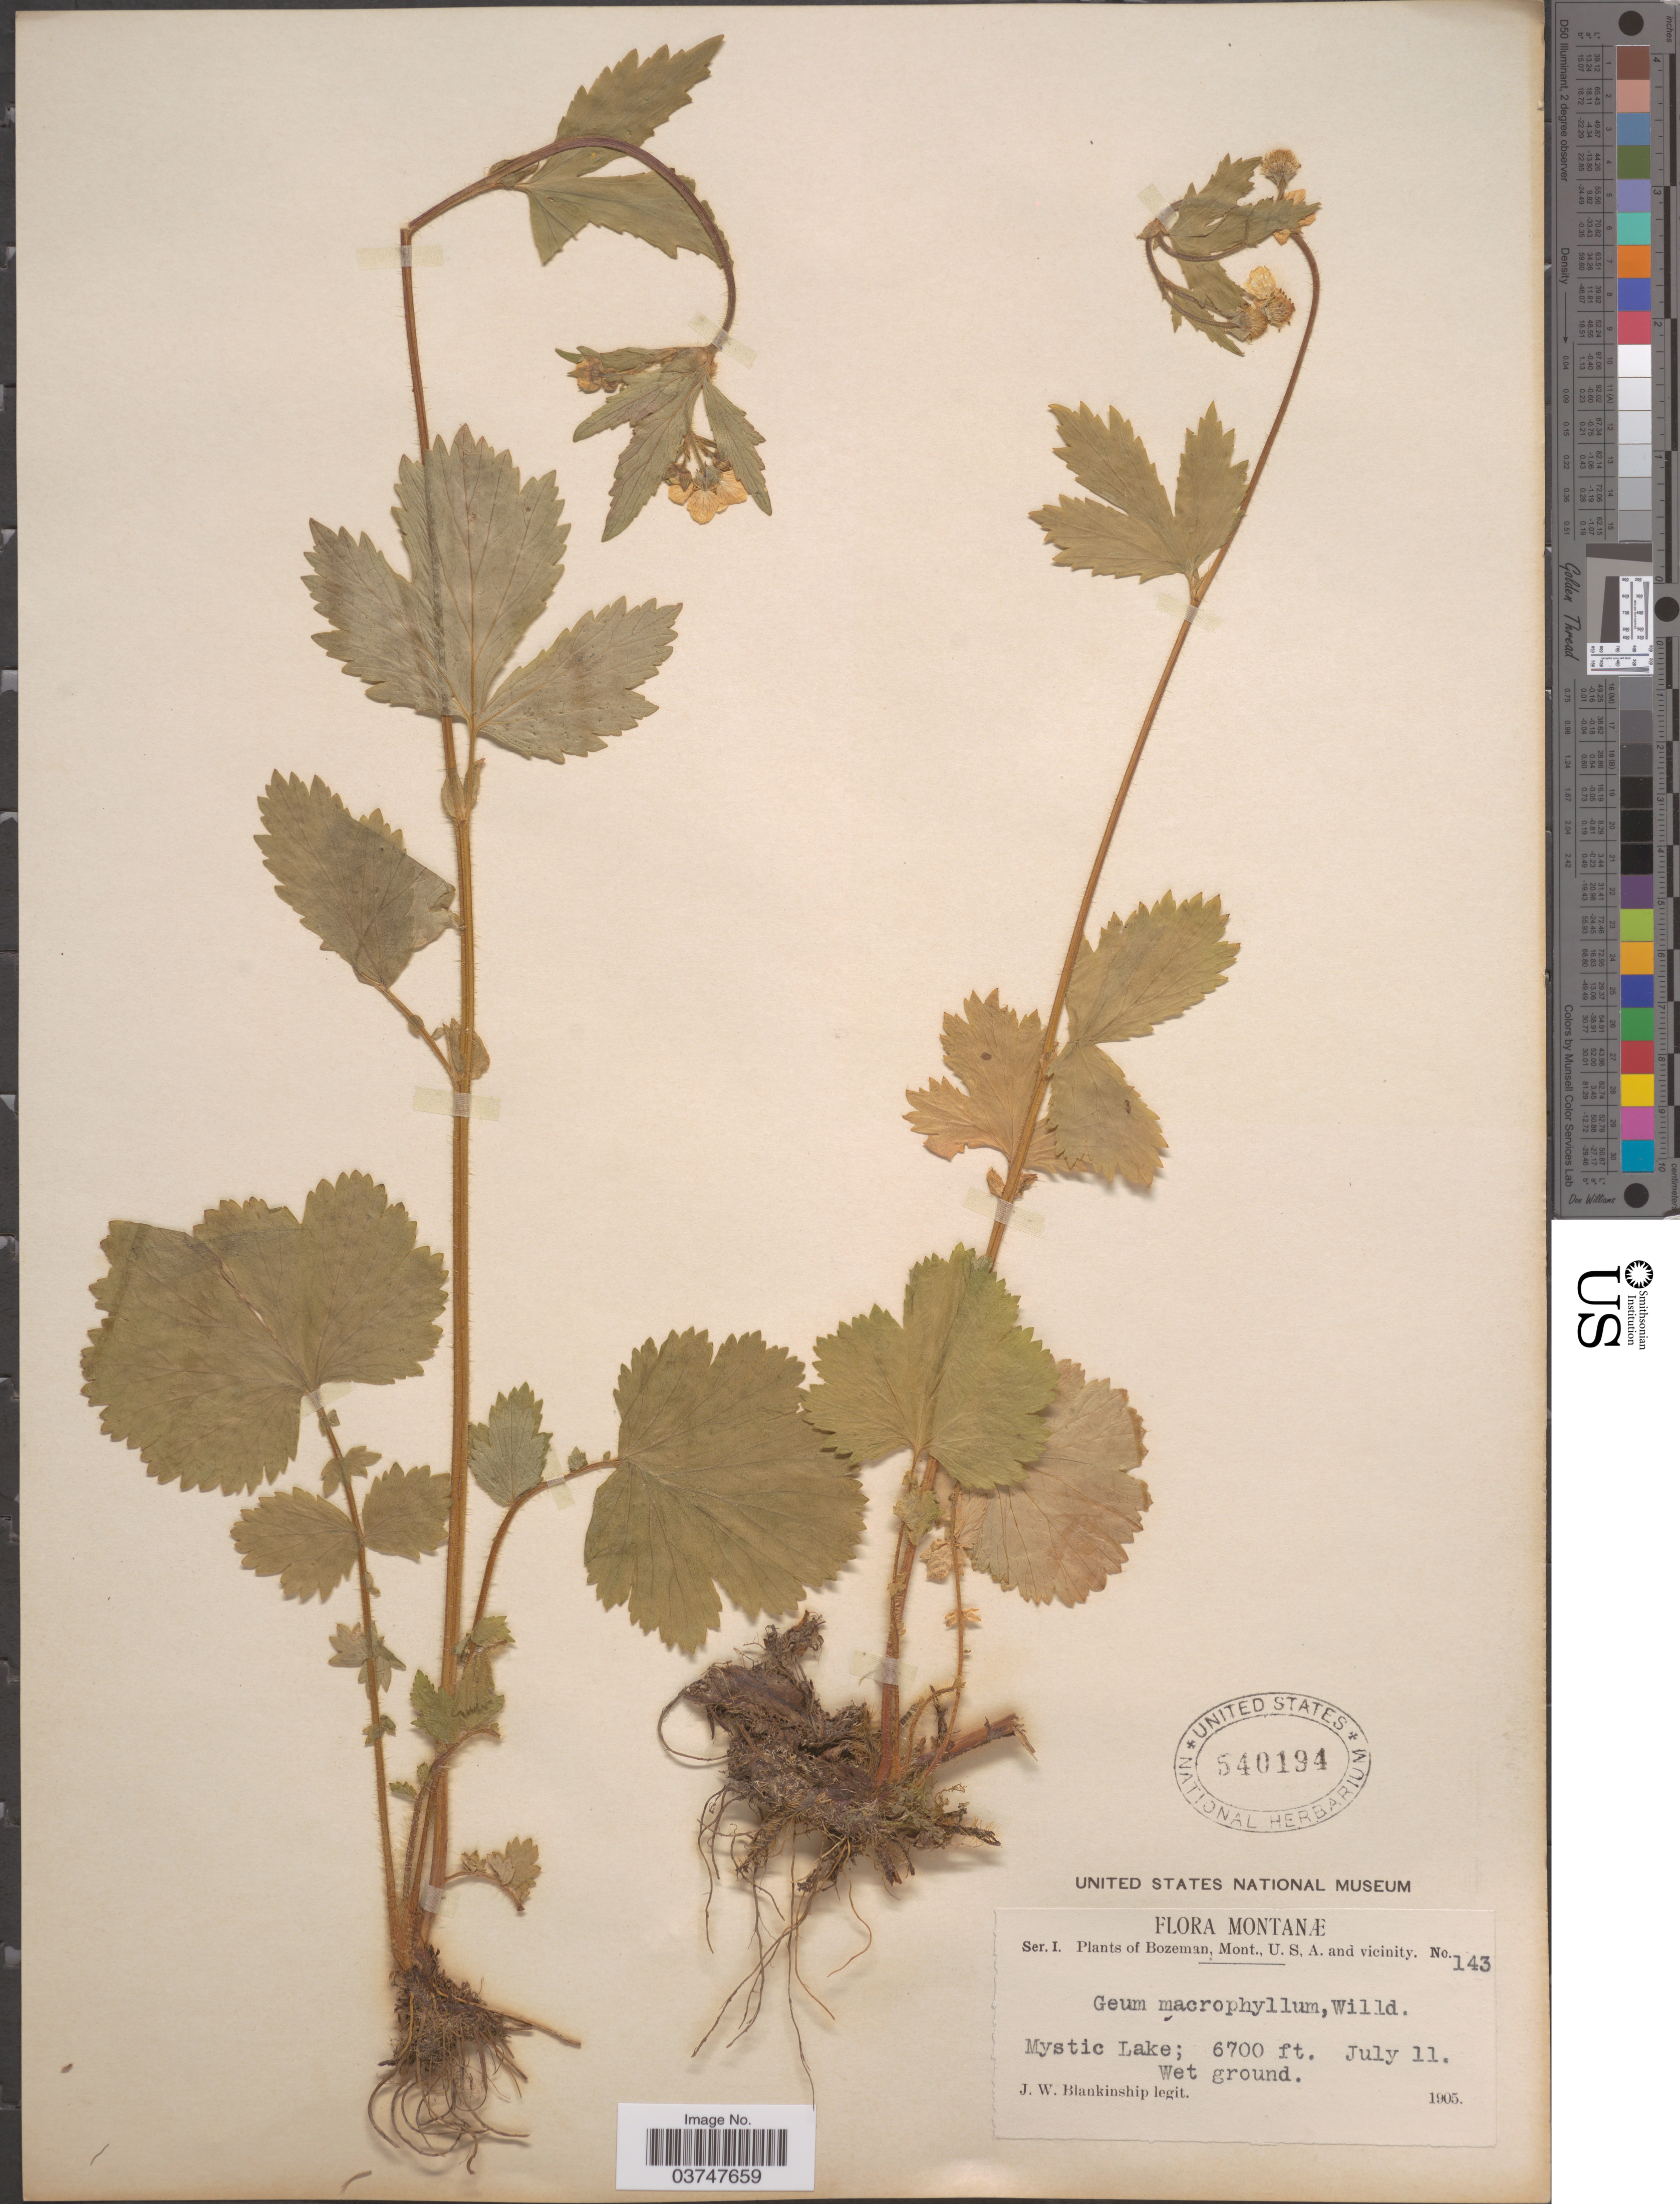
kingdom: Plantae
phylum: Tracheophyta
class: Magnoliopsida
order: Rosales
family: Rosaceae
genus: Geum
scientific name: Geum macrophyllum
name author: Willd.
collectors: J. W. Blankinship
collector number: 143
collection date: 1905-07-11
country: United States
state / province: Montana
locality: Bozeman, U. S, A. and vicinity. Mystic Lake.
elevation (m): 2042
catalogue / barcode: US 540194